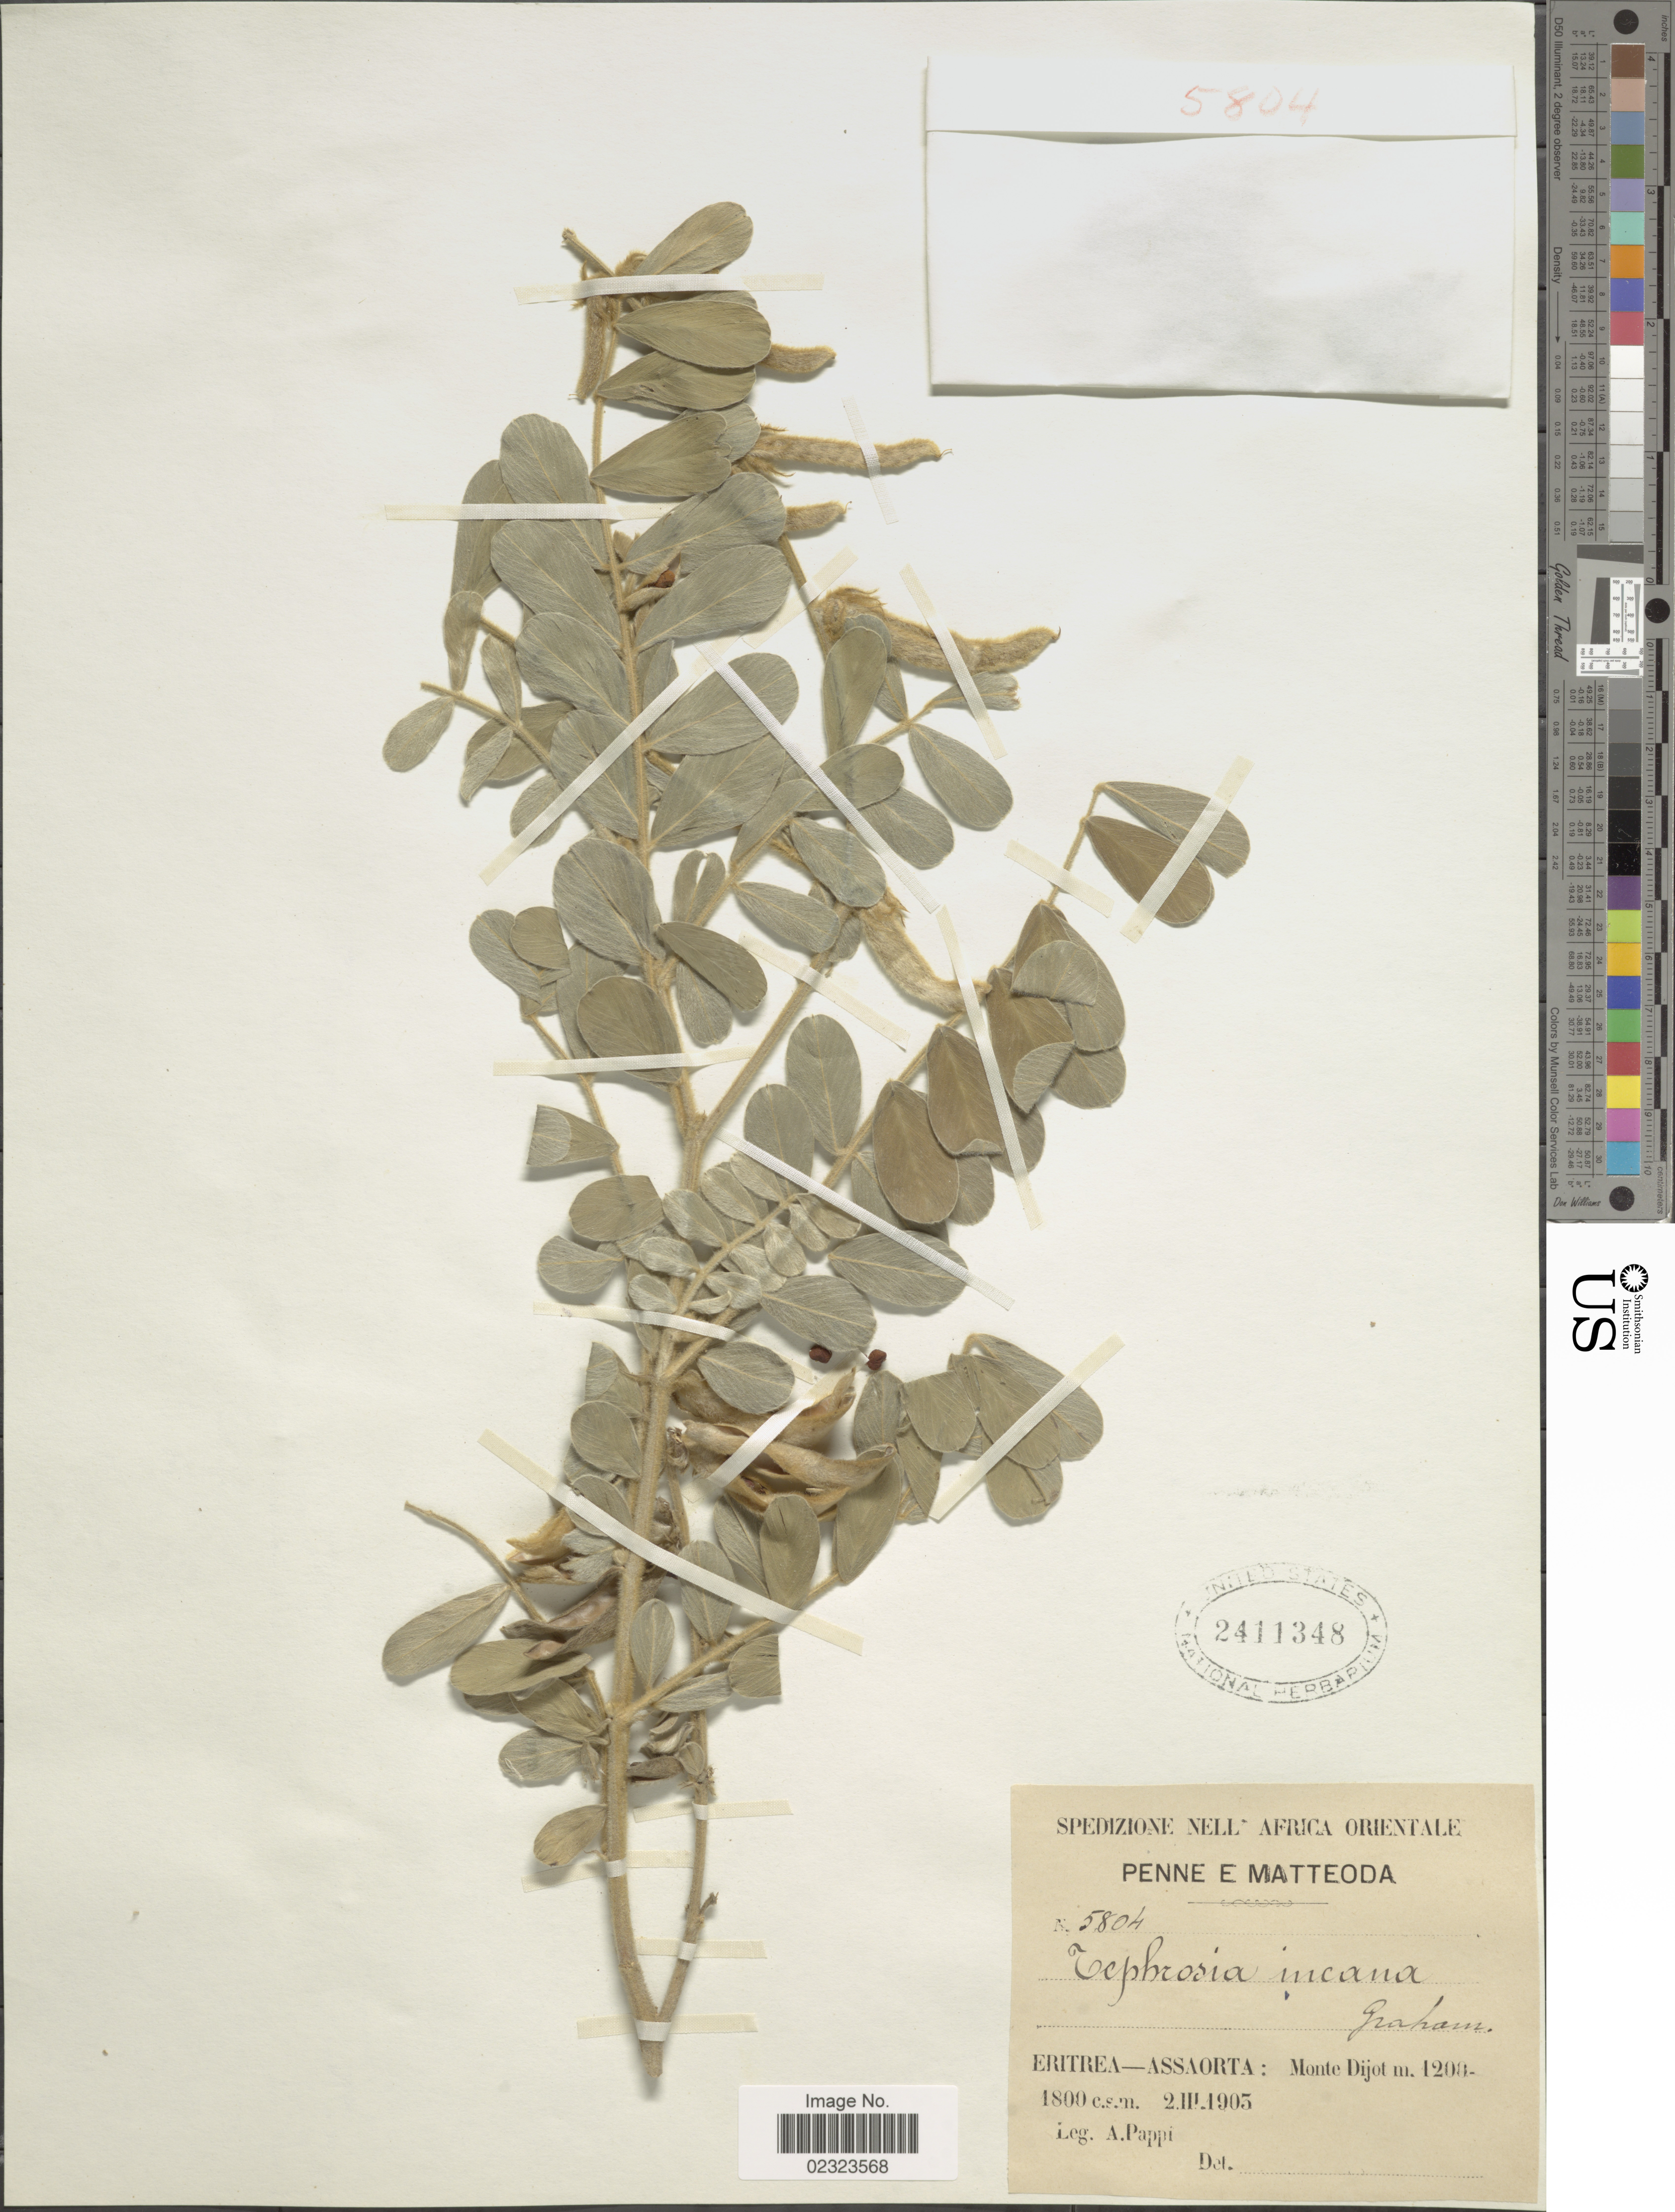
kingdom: Plantae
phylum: Tracheophyta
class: Magnoliopsida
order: Fabales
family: Fabaceae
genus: Tephrosia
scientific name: Tephrosia incana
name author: (Roxb.) Graham ex Wight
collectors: A. Pappi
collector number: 5804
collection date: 1905-03-02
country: Eritrea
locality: Eritrea-Assaorta: Monte Dijot, Penne e Matteoda.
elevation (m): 1200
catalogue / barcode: US 2411348